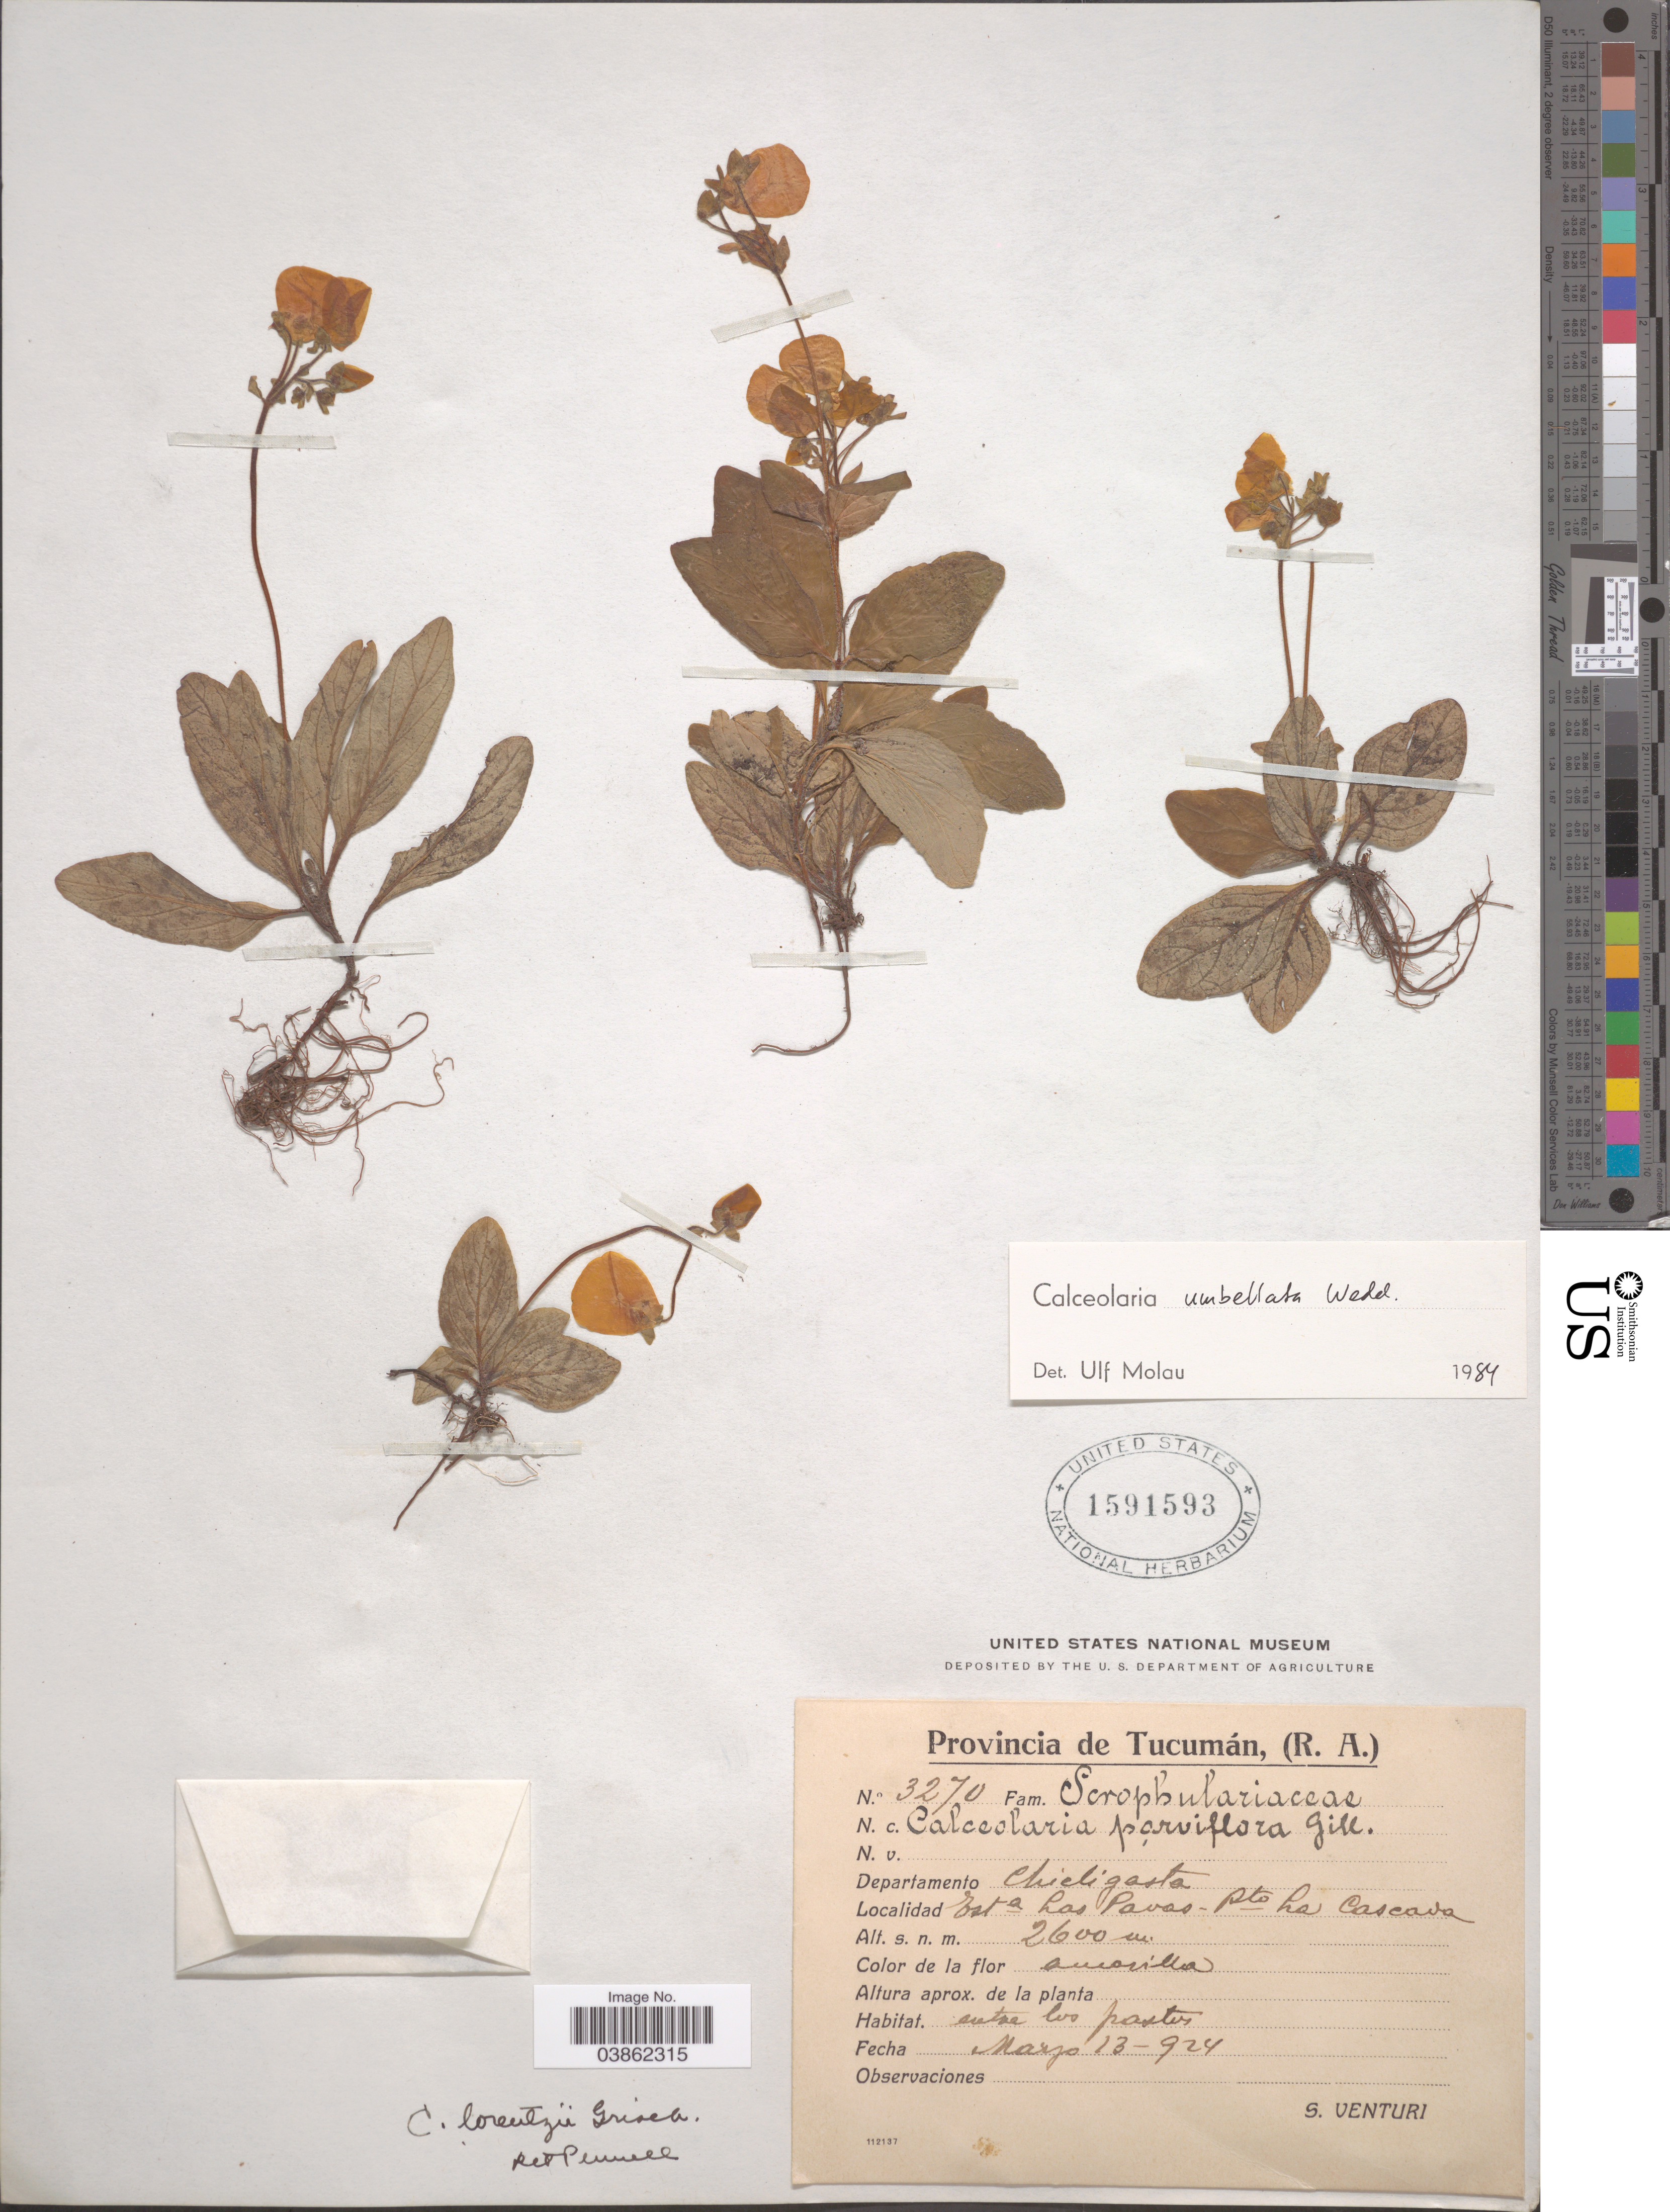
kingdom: Plantae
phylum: Tracheophyta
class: Magnoliopsida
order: Lamiales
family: Calceolariaceae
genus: Calceolaria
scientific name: Calceolaria umbellata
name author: Wedd.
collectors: S. Venturi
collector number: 3270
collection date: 1924-03-13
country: Argentina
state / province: Tucuman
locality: Departamento Chicligasta. Esta Las Pavas-Pto La Cascava.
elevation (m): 2600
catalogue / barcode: US 1591593